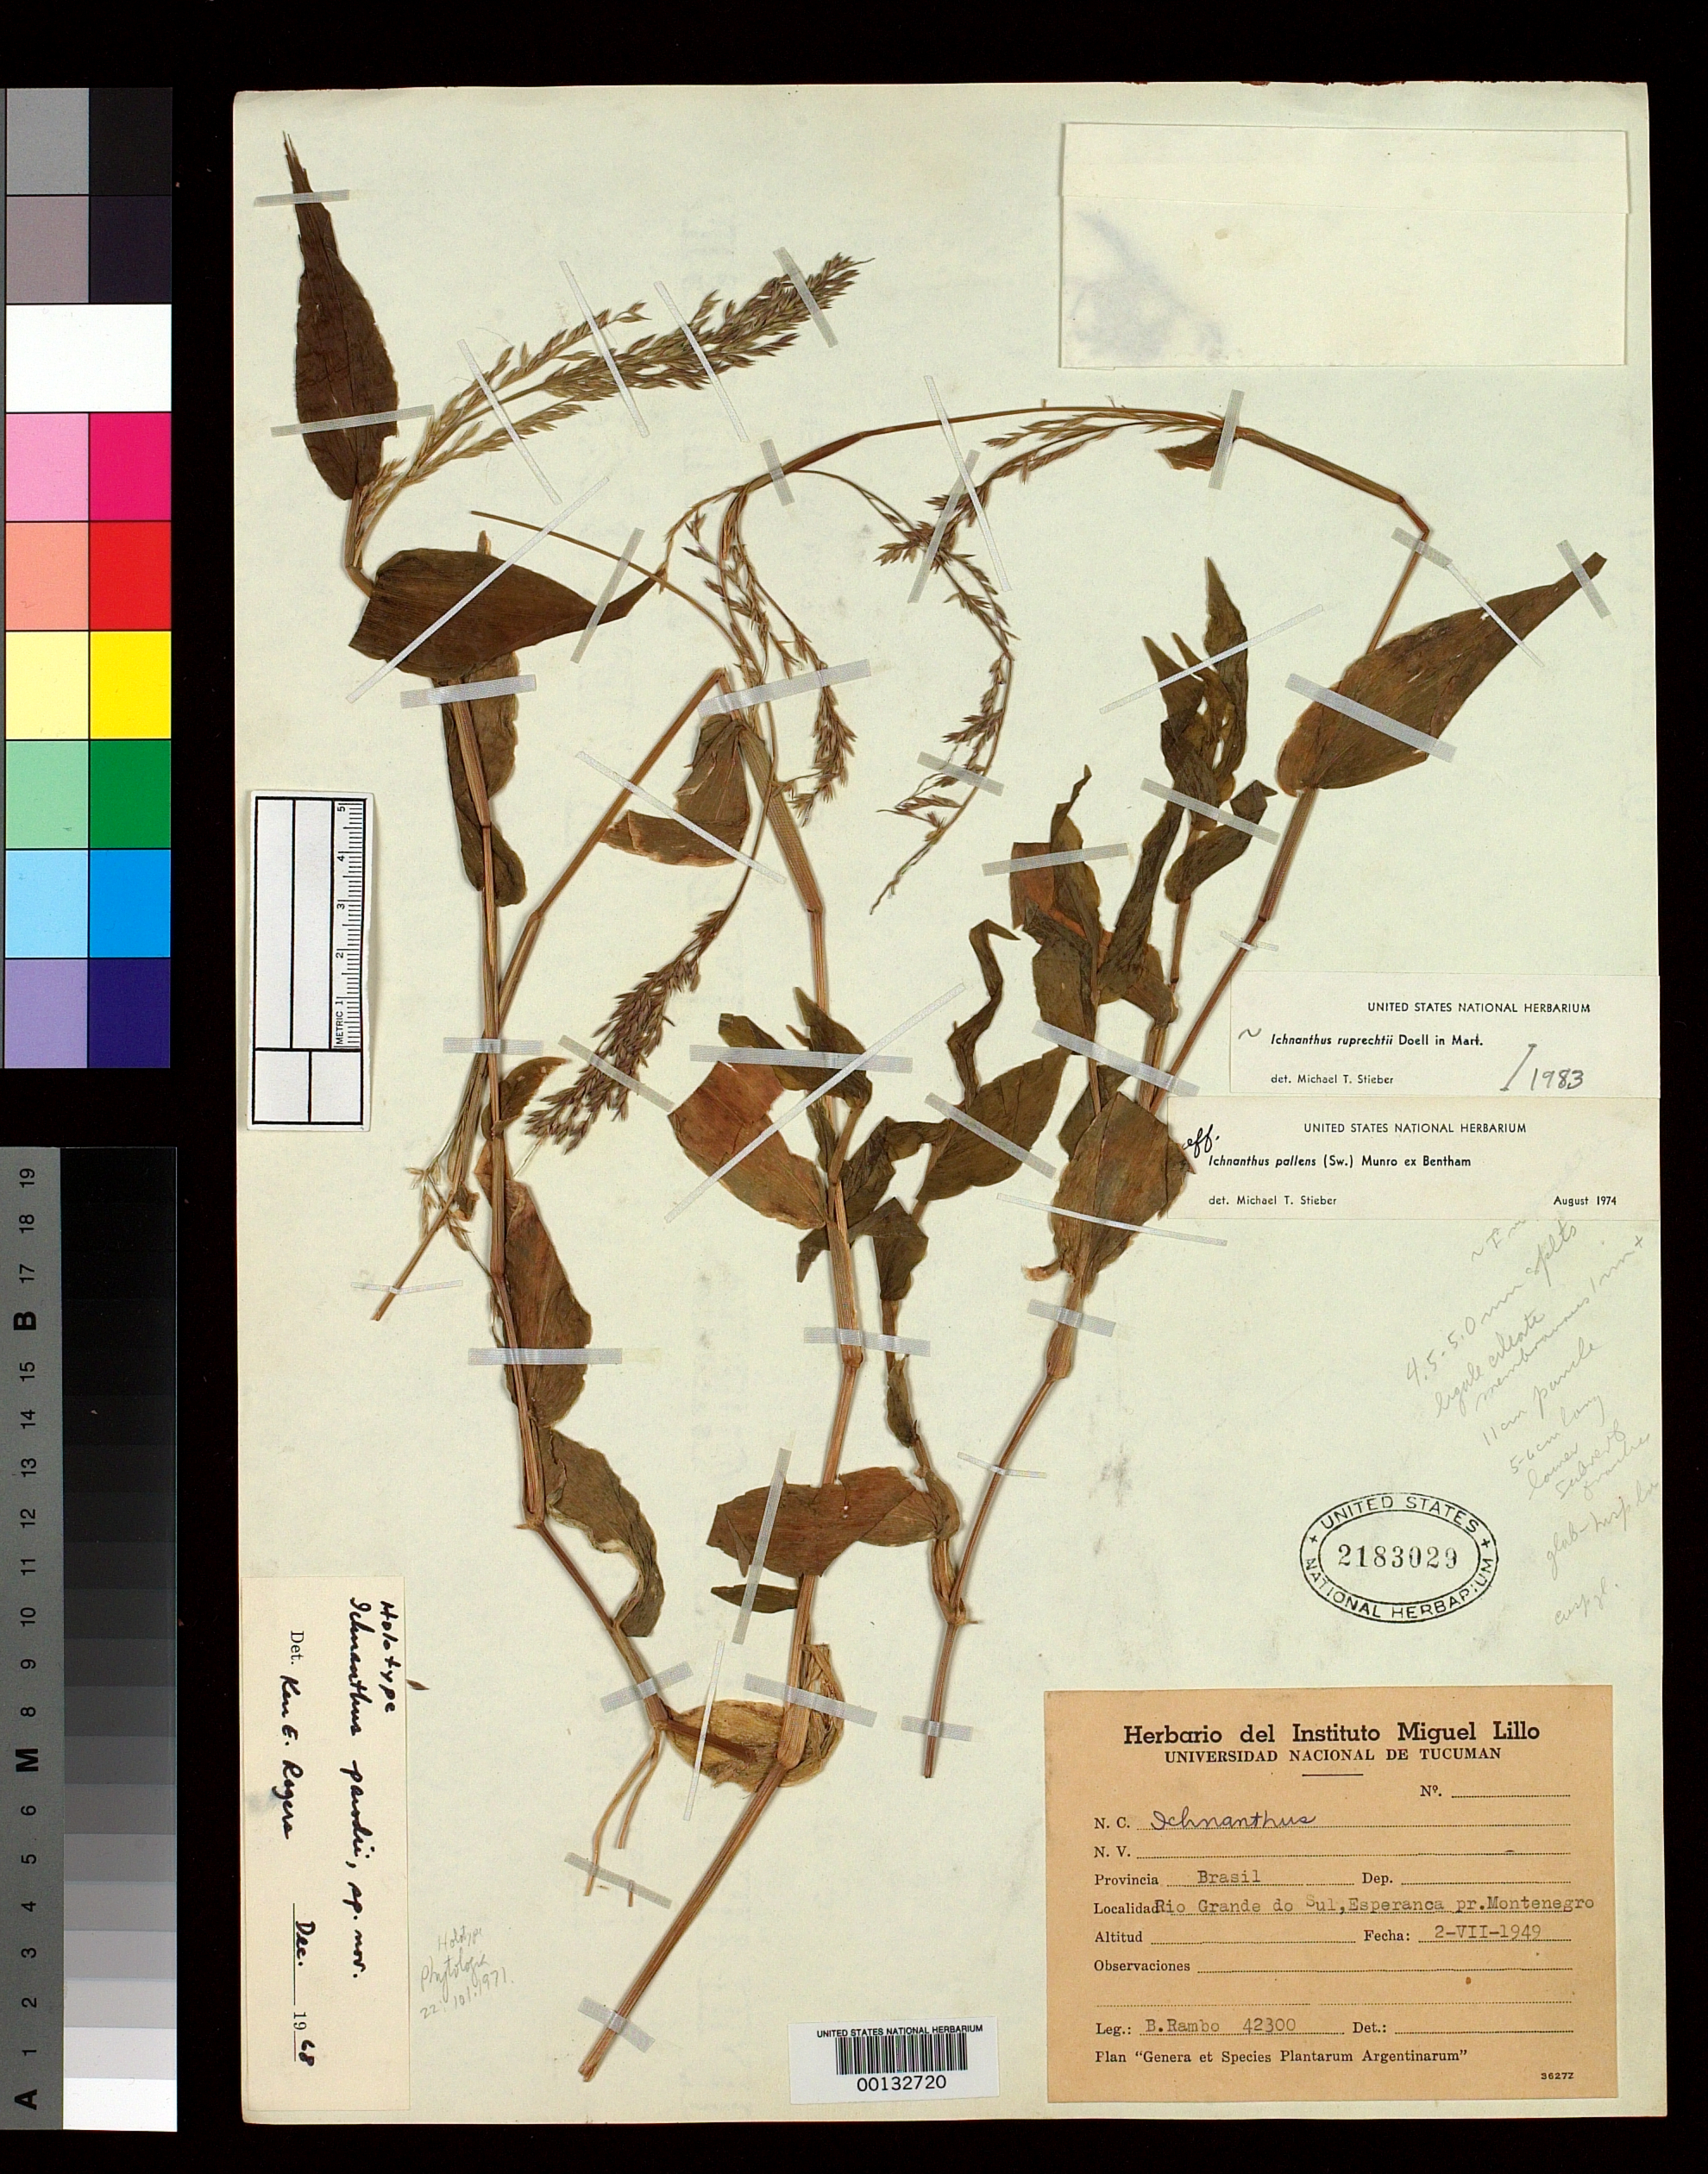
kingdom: Plantae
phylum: Tracheophyta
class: Liliopsida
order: Poales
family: Poaceae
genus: Ichnanthus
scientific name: Ichnanthus parodii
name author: K.E. Rogers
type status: Holotype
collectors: B. Rambo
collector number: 42300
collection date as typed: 02 Aug 1949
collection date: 1949-07-02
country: Brazil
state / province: Rio Grande do Sul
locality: Rio Grande do Sul, Esperanca, pr. Montenegro.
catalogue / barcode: US 2183029